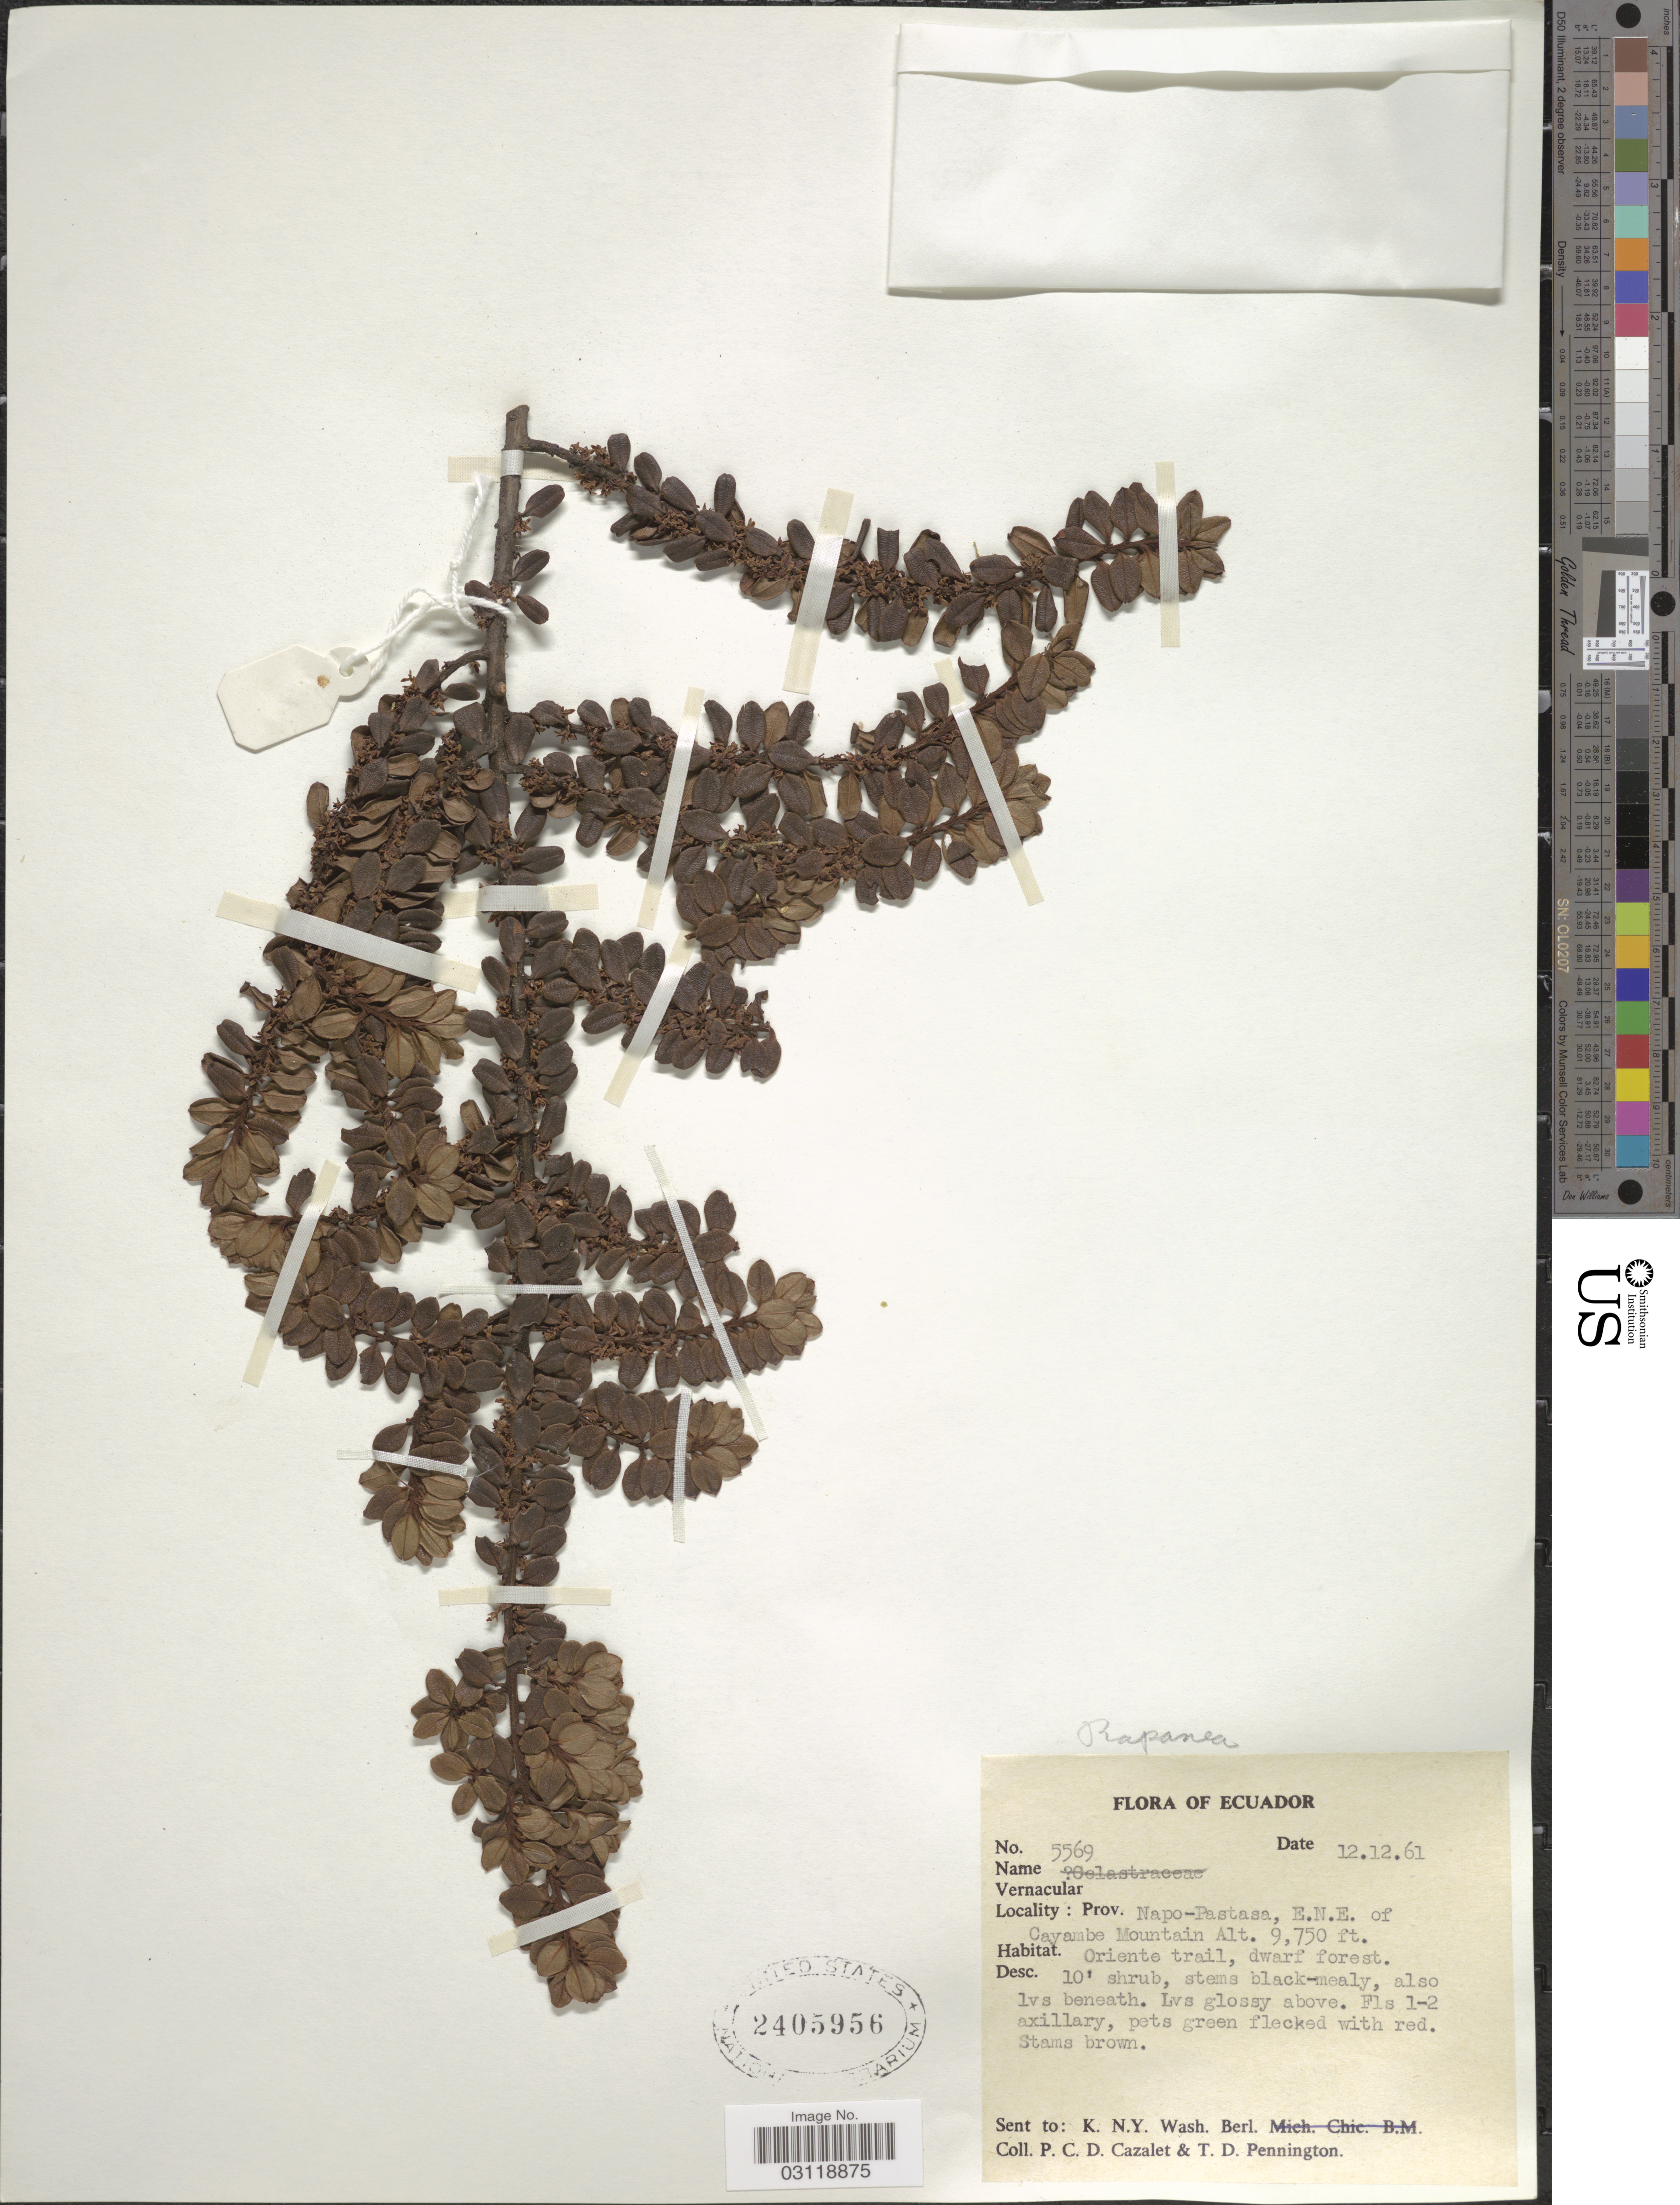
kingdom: Plantae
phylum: Tracheophyta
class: Magnoliopsida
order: Ericales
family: Primulaceae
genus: Rapanea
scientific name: Rapanea sp.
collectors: P. C. D. Cazalet & T. D. Pennington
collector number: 5569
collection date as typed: Transcribed d/m/y: 12/12/61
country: Ecuador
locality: Prov. Napo-Pastaza, E.N.E. of Cayambe Mountain. Oriente trail.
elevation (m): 2972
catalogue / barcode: US 2405956